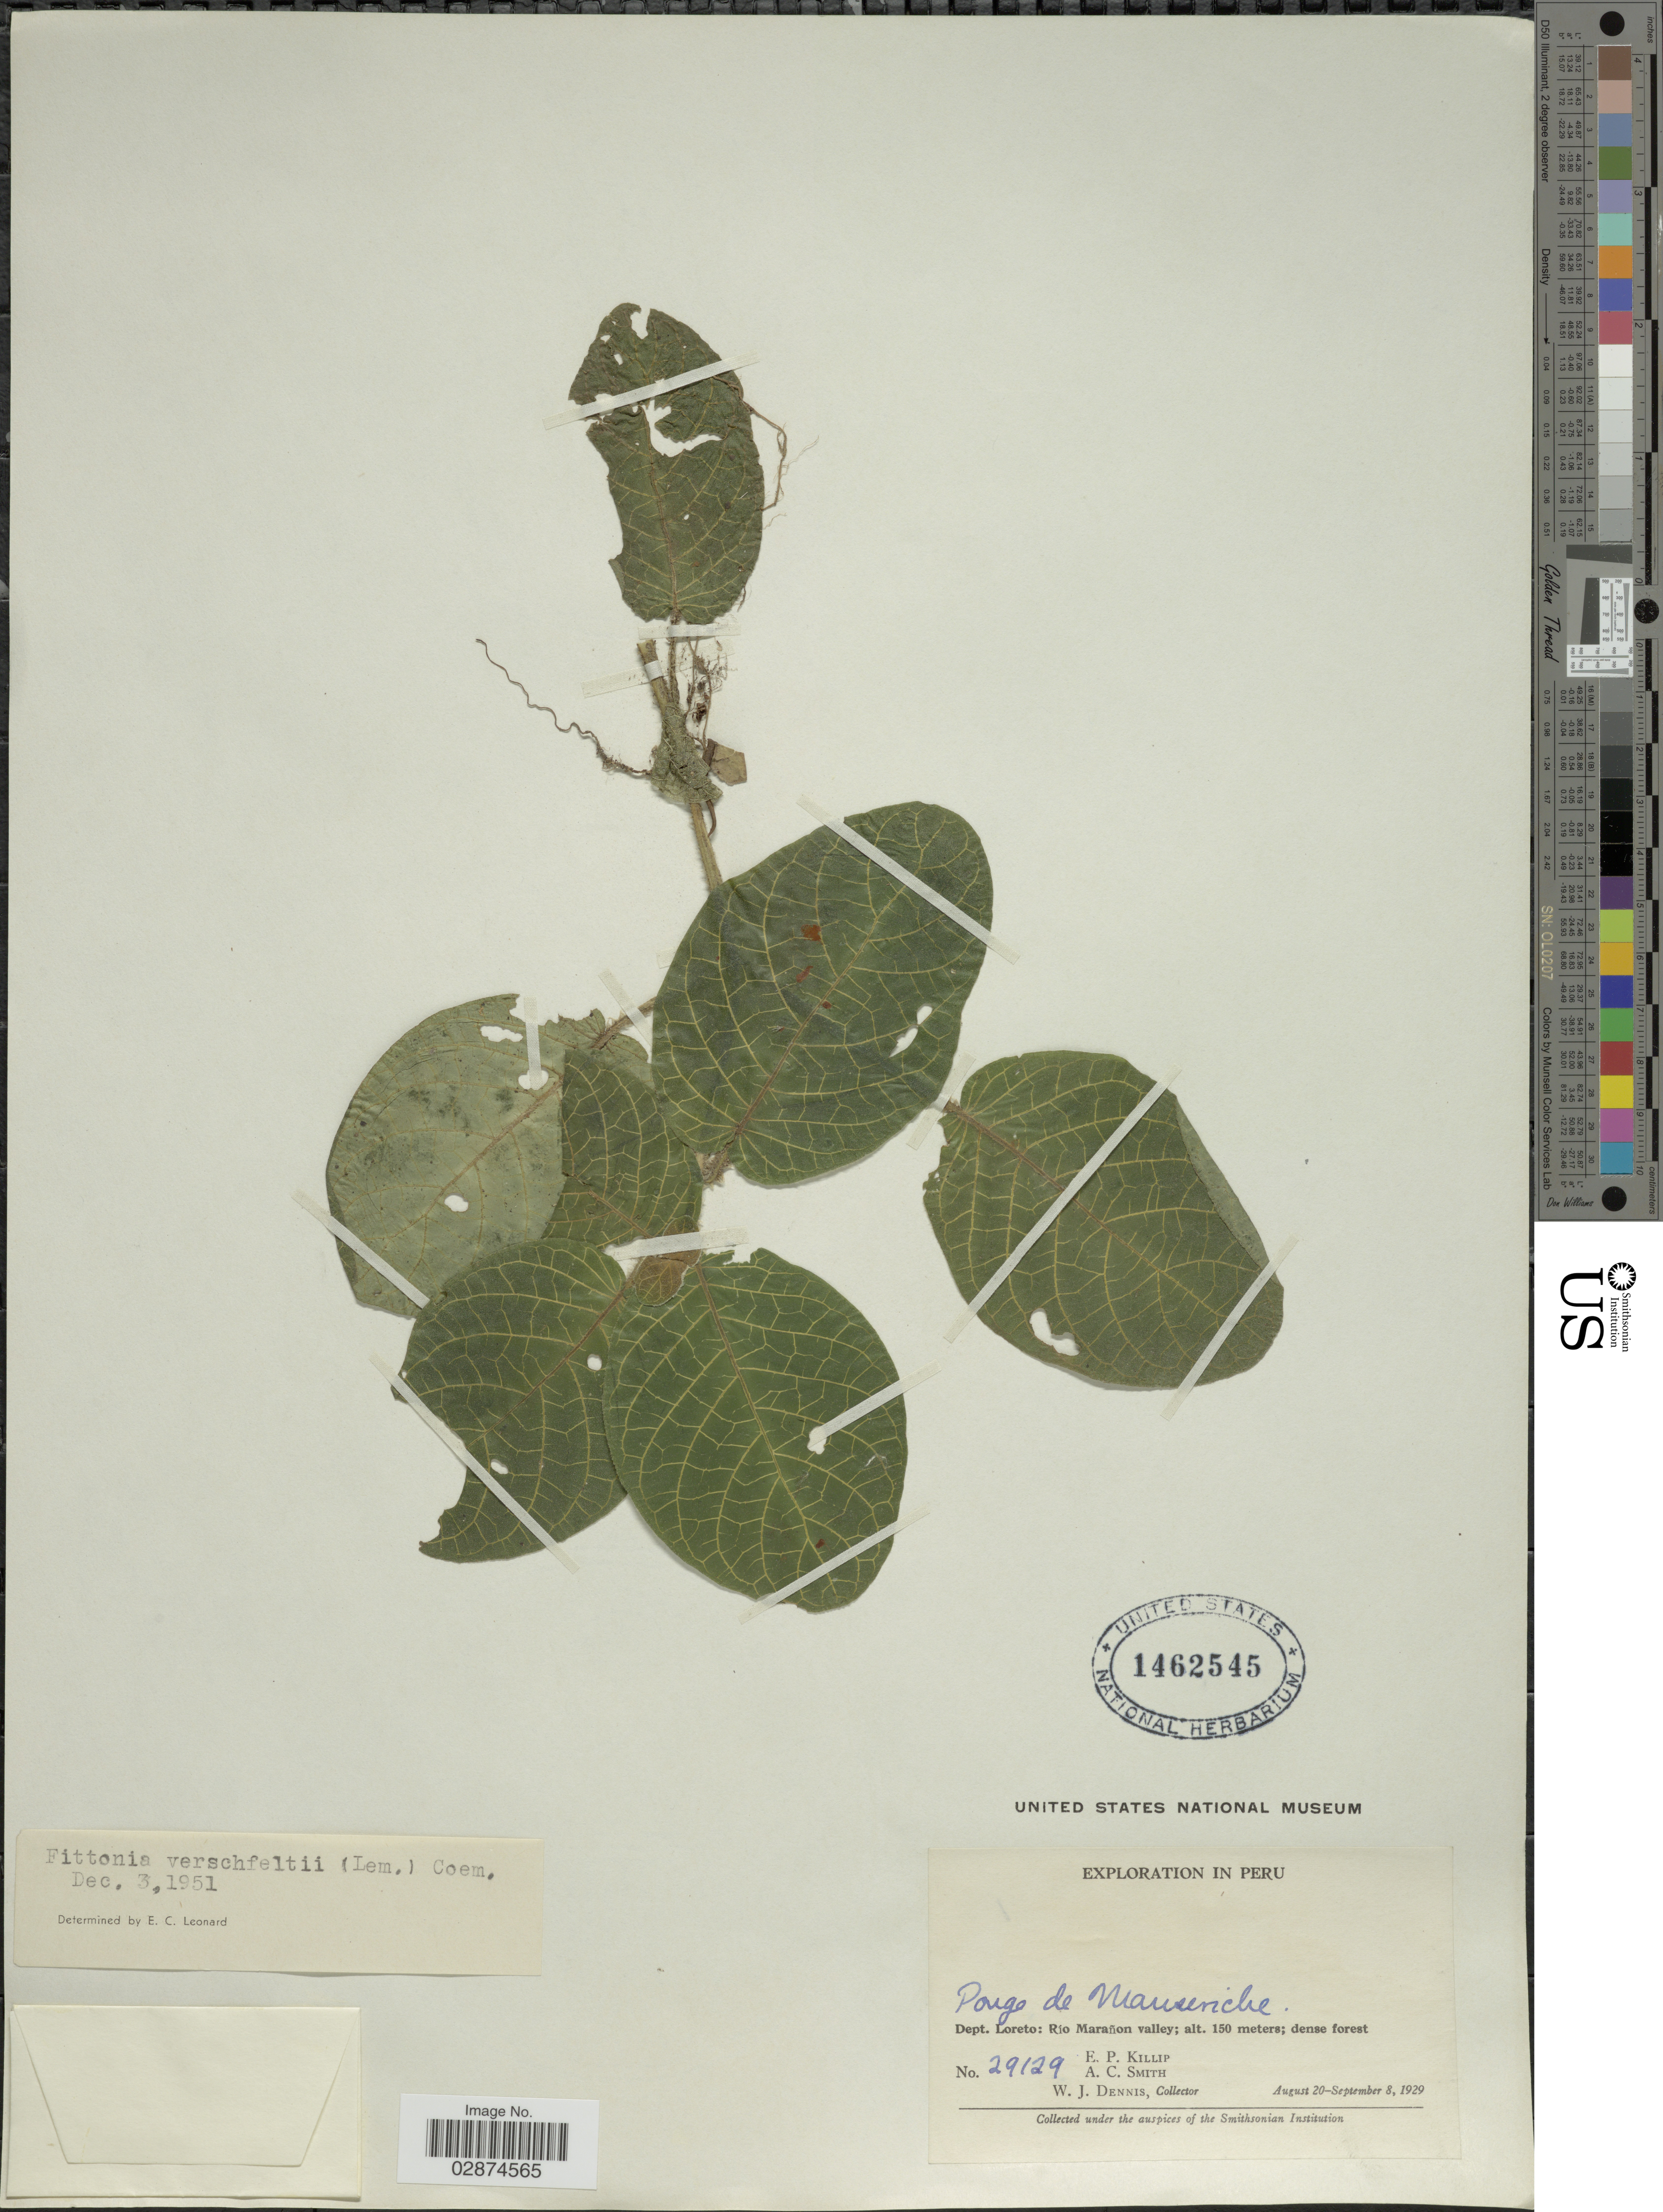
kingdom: Plantae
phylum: Tracheophyta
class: Magnoliopsida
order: Lamiales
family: Acanthaceae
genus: Fittonia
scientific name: Fittonia albivenis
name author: (Lindl. ex Veitch) Brummitt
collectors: E. P. Killip, A. C. Smith & W. J. Dennis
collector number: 29129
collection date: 1929-08-20/1929-09-08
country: Peru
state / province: Loreto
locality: Dept. Loreto: Rio Marañon valley.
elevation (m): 150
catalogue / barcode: US 1462545